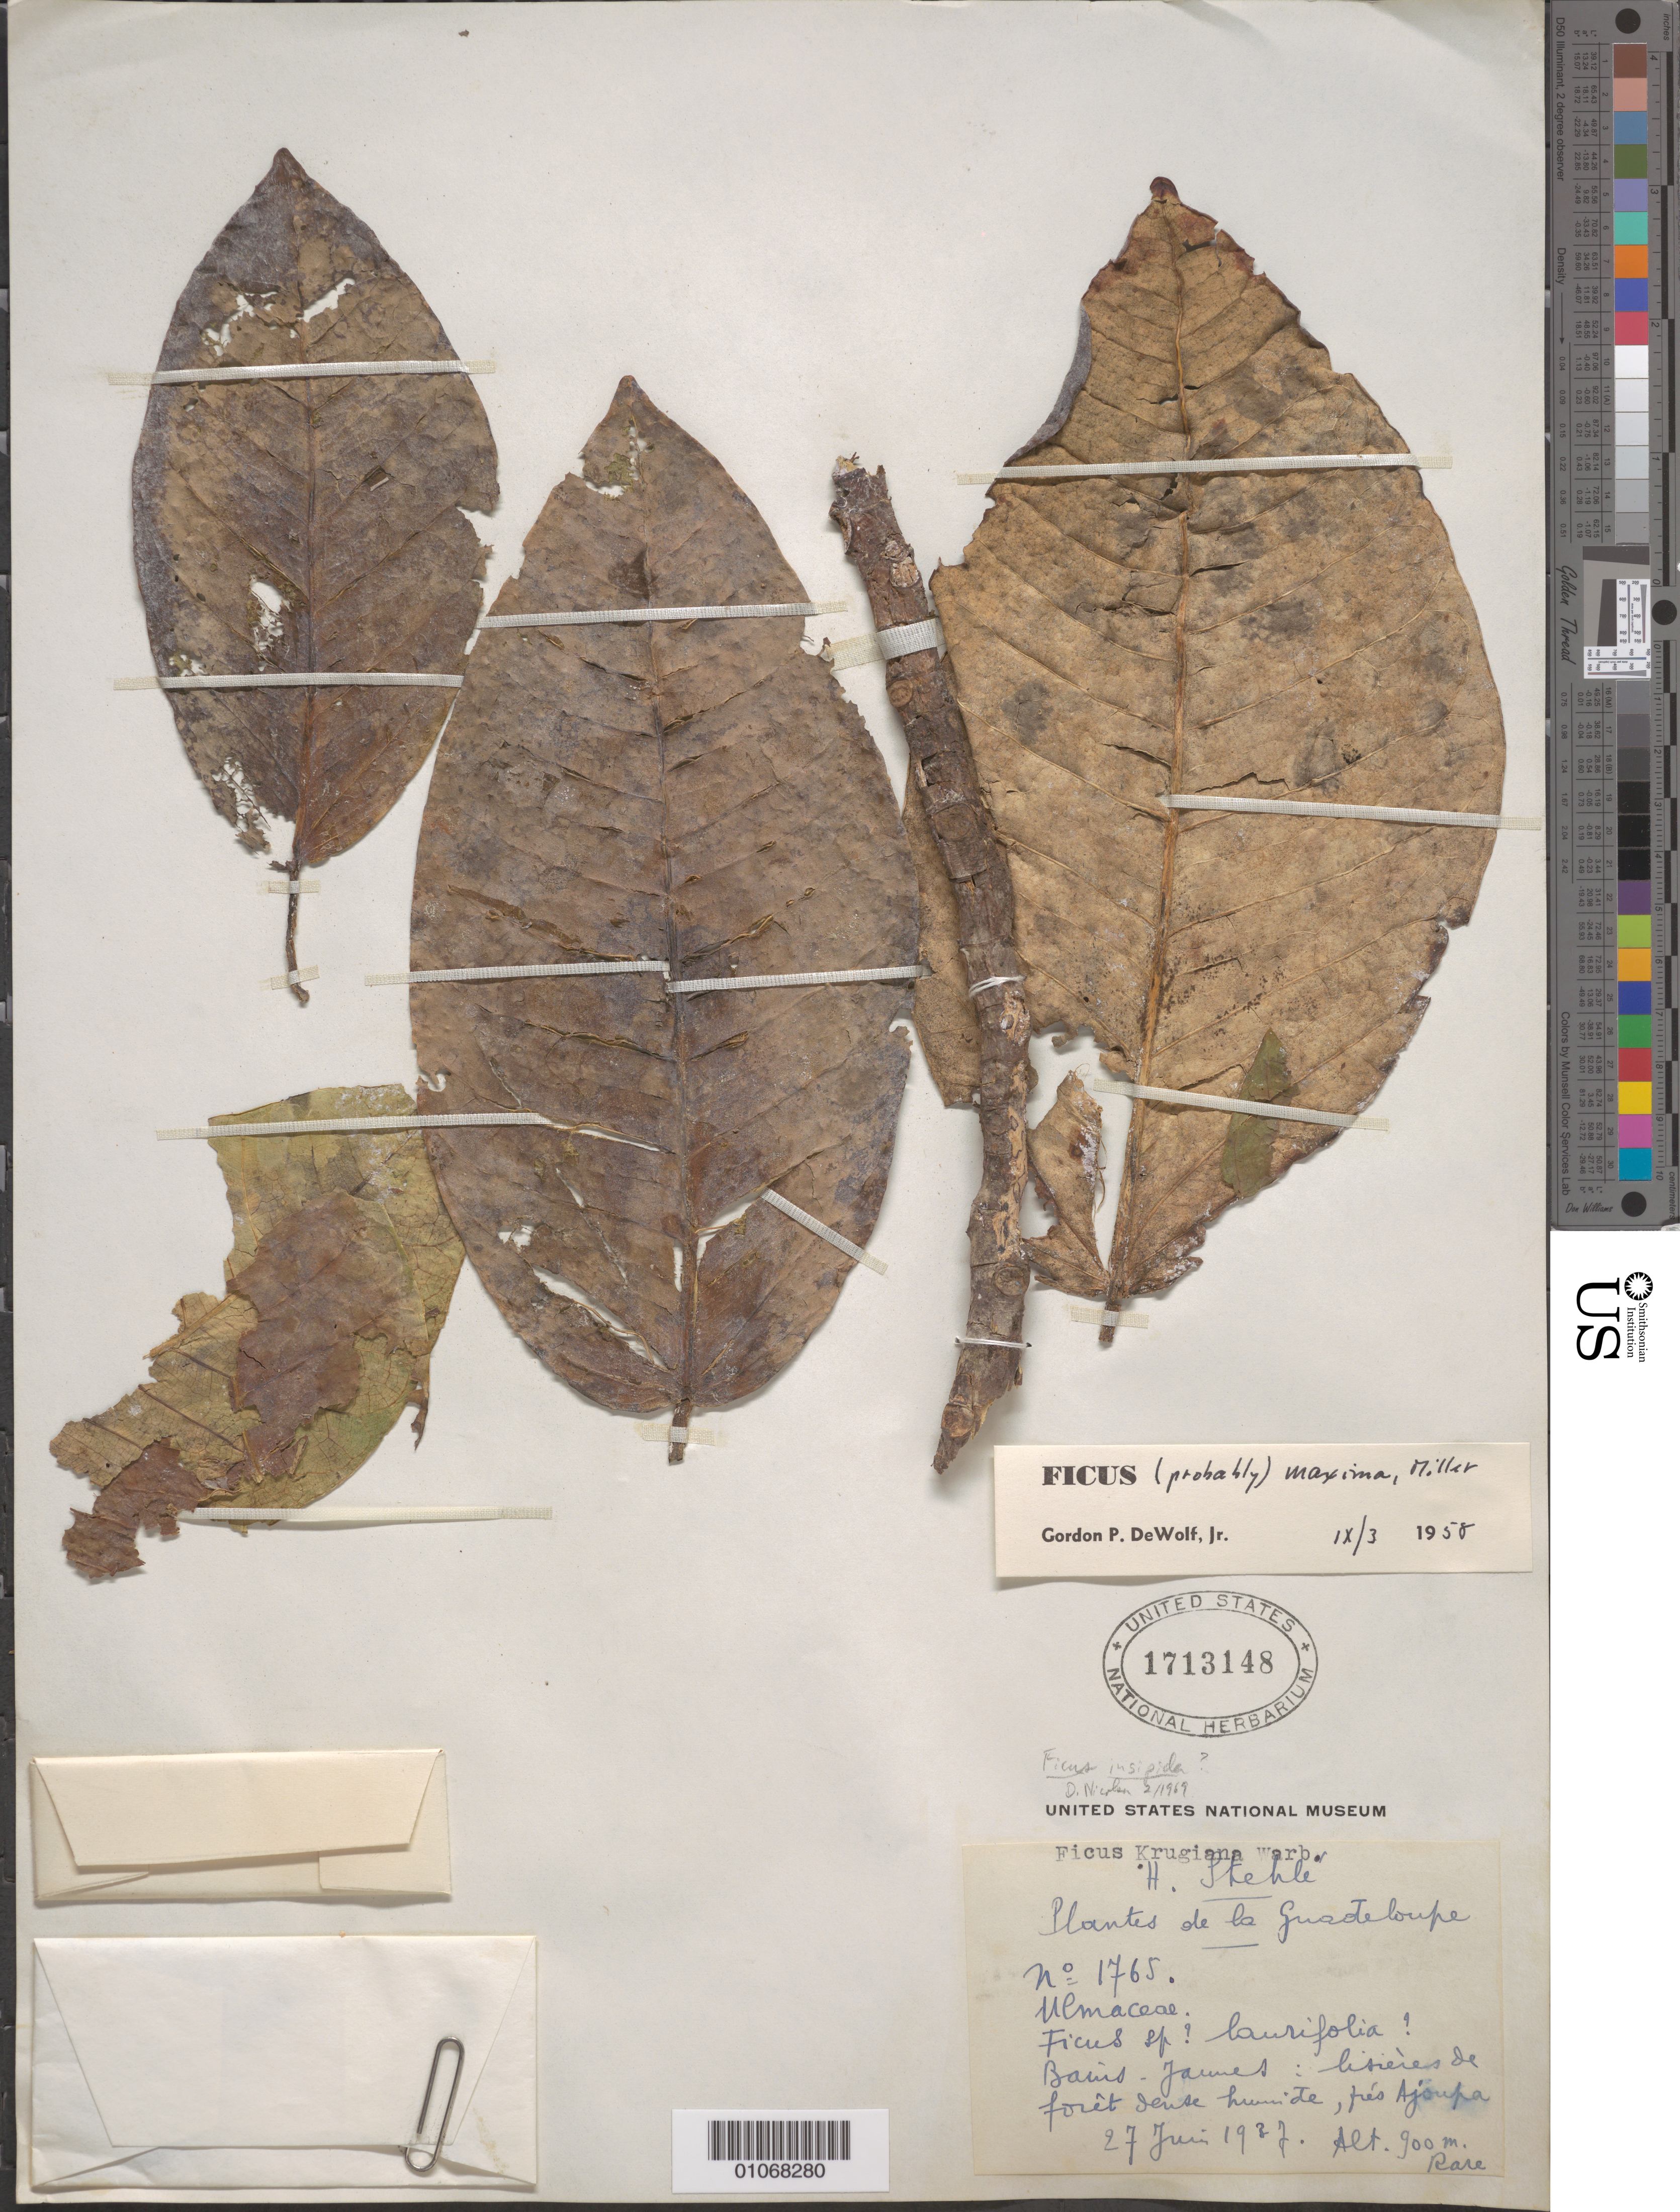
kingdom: Plantae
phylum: Tracheophyta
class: Magnoliopsida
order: Rosales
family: Moraceae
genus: Ficus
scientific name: Ficus insipida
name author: Willd.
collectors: M. Stehlé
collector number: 1765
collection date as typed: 27 Jun 1927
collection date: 1927-06-27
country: Guadeloupe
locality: Branis James.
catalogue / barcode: US 1713148